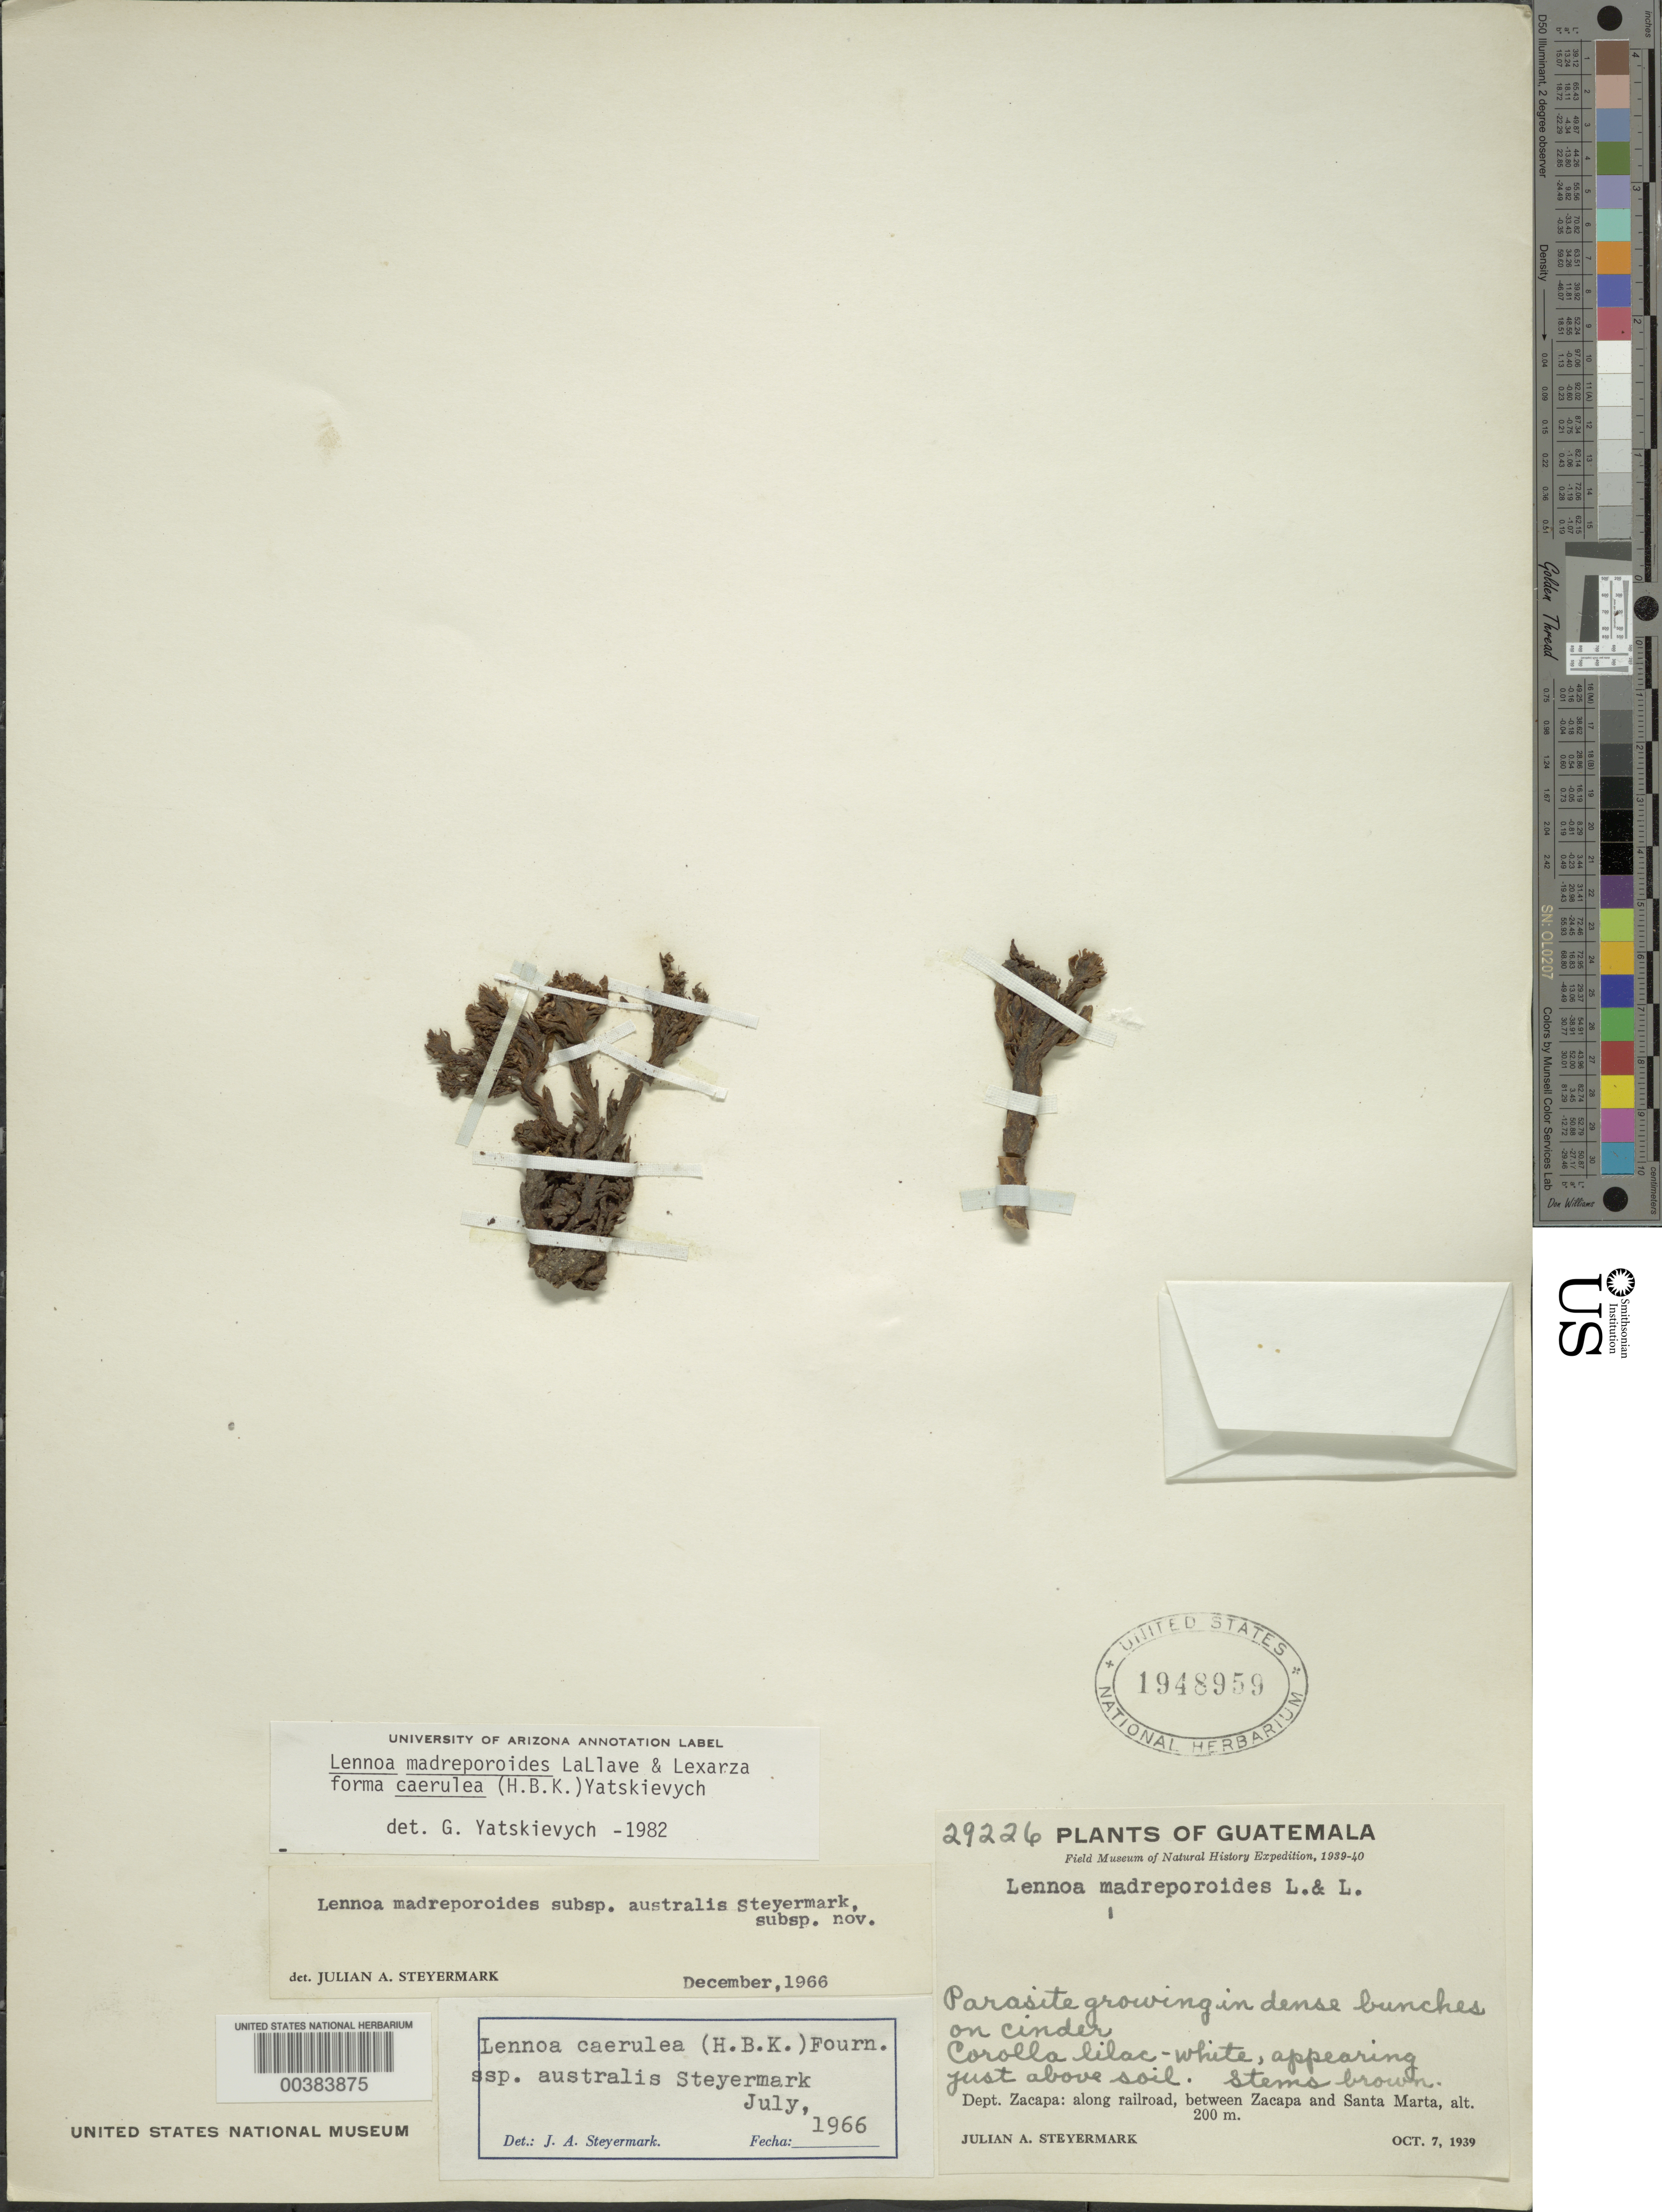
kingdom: Plantae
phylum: Tracheophyta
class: Magnoliopsida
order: Boraginales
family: Lennoaceae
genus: Lennoa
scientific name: Lennoa madreporoides f. caerulea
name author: (Kunth) Yatsk.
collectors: J. Steyermark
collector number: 29226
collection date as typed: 07 Oct 1939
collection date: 1939-10-07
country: Guatemala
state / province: Zacapa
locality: Between Zacapa and Santa Marta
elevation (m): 200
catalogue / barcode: US 1948959